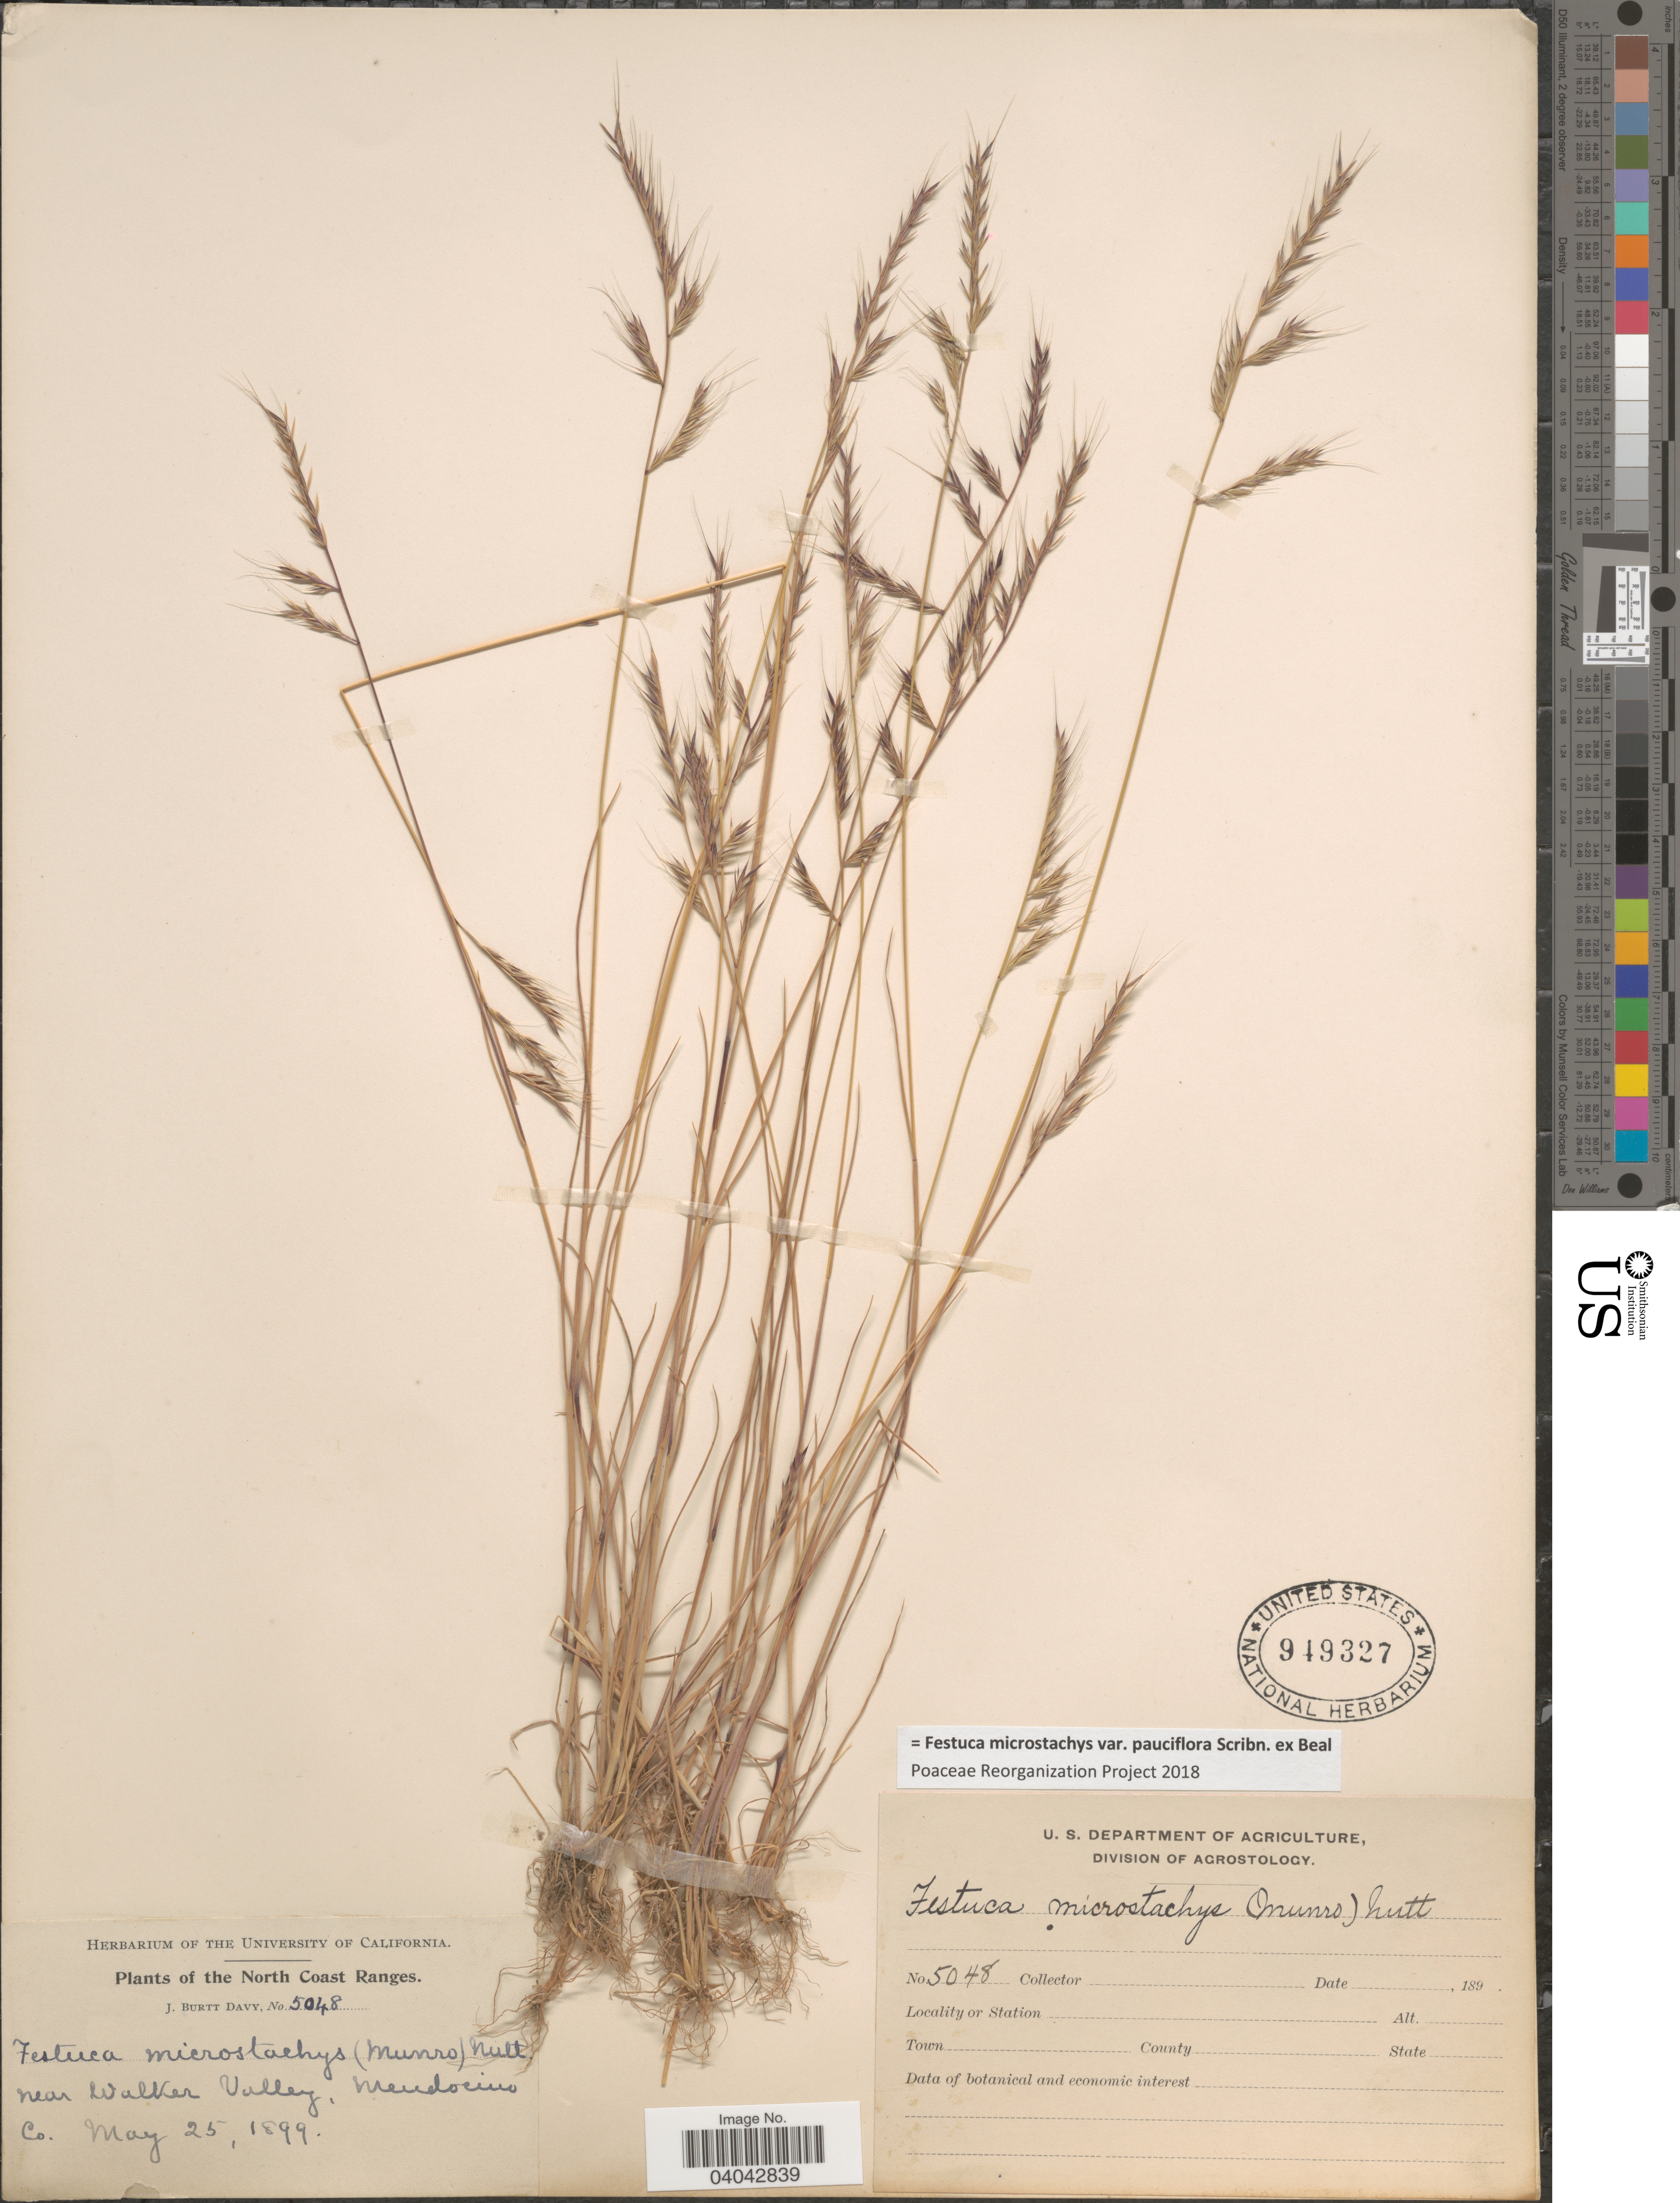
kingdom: Plantae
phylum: Tracheophyta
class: Liliopsida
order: Poales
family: Poaceae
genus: Festuca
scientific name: Festuca microstachys var. pauciflora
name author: Scribn. ex W.J. Beal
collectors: J. Burtt Davy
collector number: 5048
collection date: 1899-05-25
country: United States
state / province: California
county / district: Mendocino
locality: North Coast Ranges. Near Walker Valley, Mendocino Co.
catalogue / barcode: US 949327